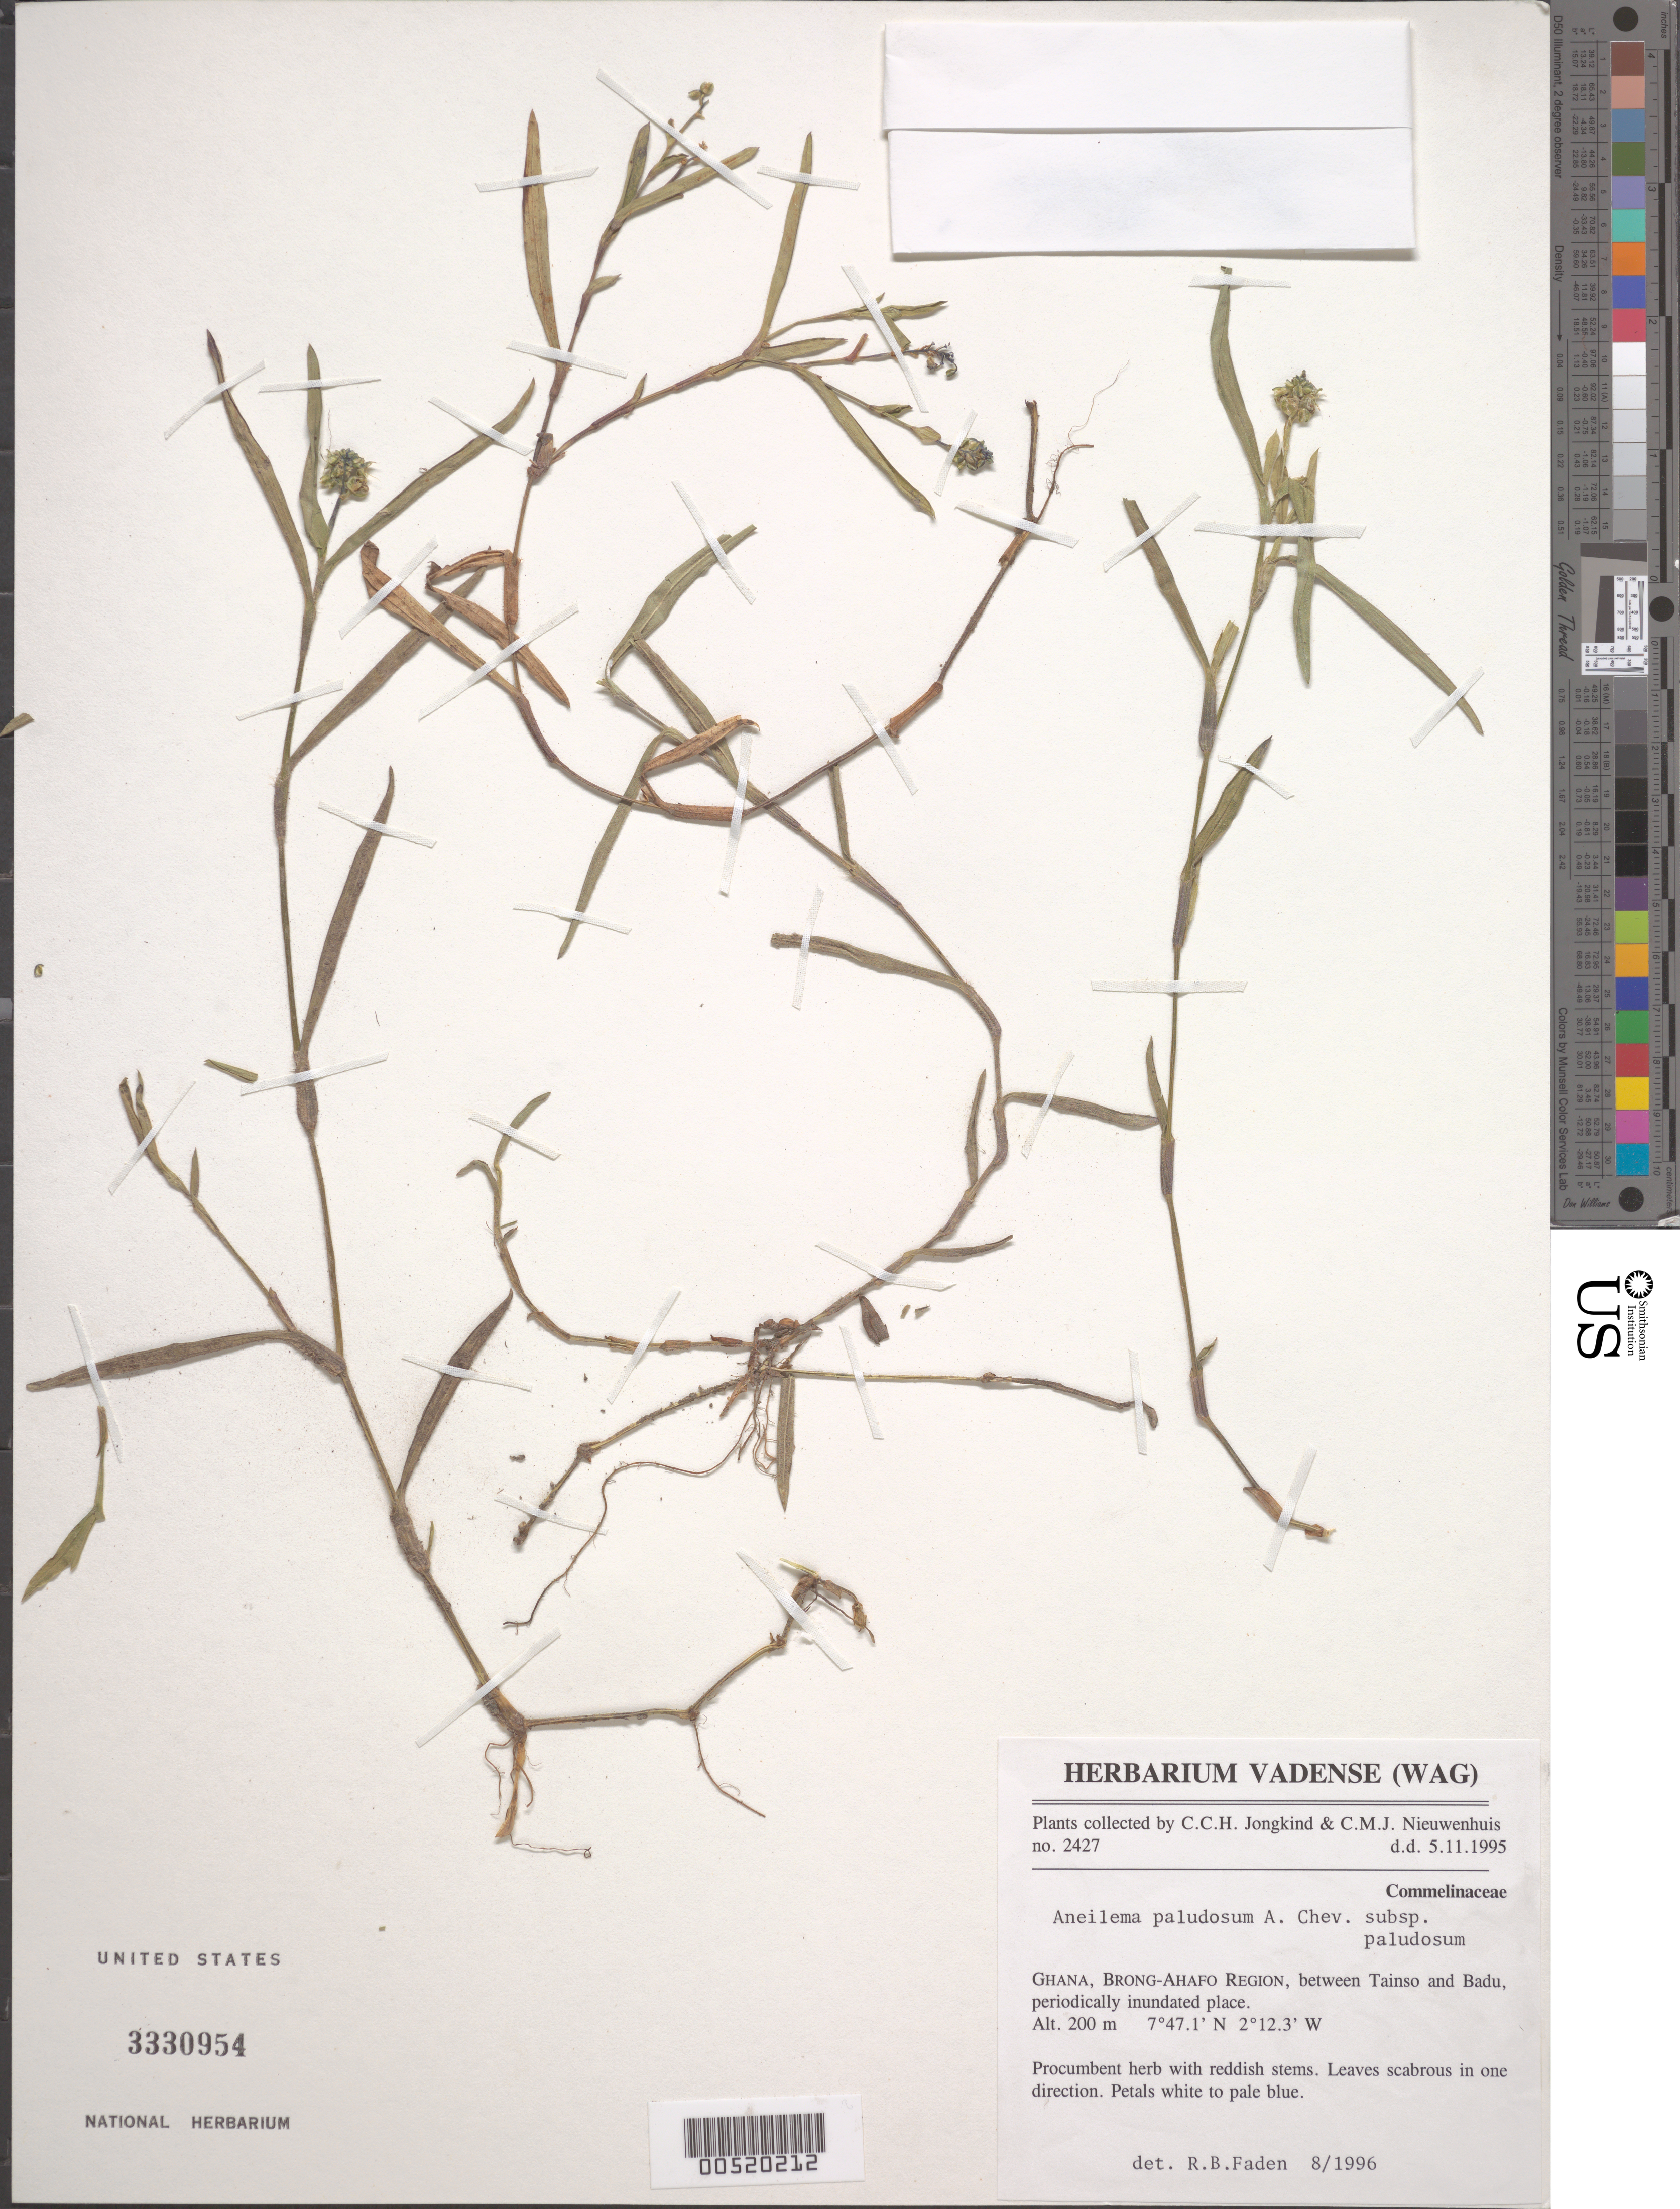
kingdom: Plantae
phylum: Tracheophyta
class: Liliopsida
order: Commelinales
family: Commelinaceae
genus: Aneilema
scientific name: Aneilema paludosum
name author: A. Chev.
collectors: C. C. Jongkind & C. Nieuwenhuis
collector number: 2427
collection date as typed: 05 Nov 1995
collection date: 1995-11-05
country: Ghana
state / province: Brong-ahafo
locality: Between tainso and budu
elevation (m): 200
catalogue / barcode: US 3330954